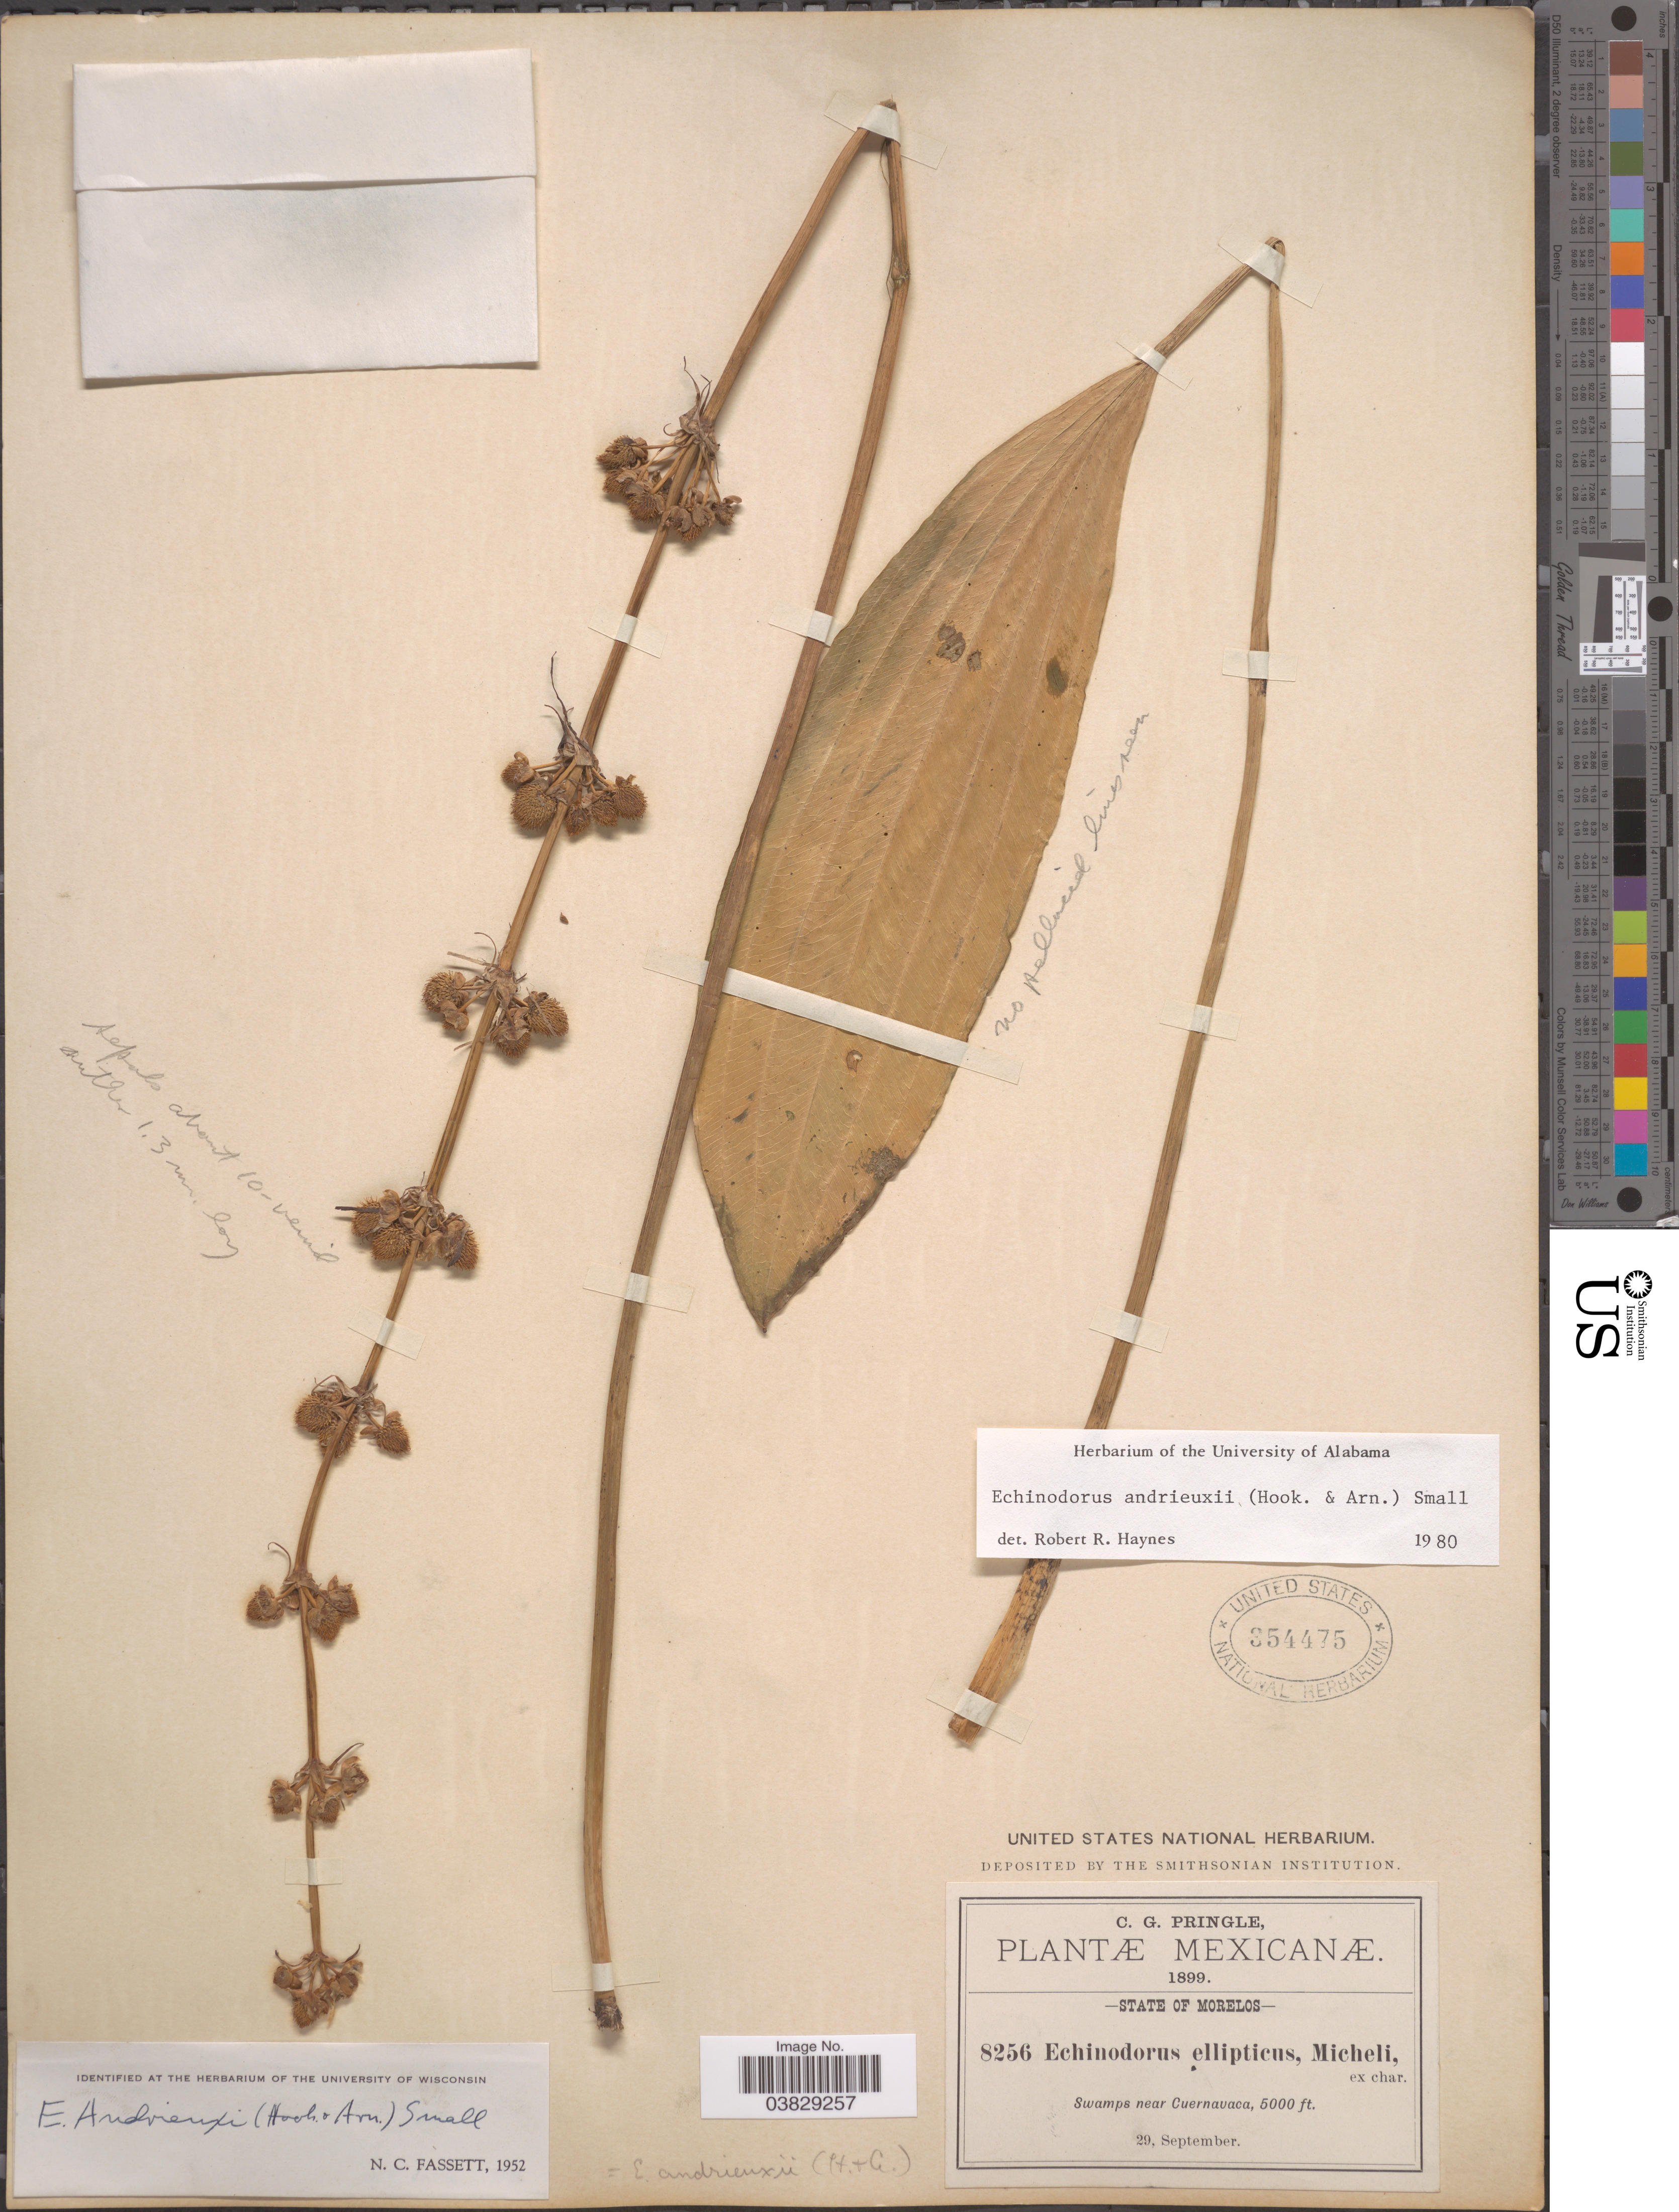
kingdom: Plantae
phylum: Tracheophyta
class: Liliopsida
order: Alismatales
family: Alismataceae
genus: Echinodorus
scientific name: Echinodorus andrieuxii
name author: (Hook. & Arn.) Small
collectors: C. G. Pringle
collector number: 8256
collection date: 1899-09-29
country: Mexico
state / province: Morelos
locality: Swamps near Cuernauaca.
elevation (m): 1524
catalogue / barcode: US 354475